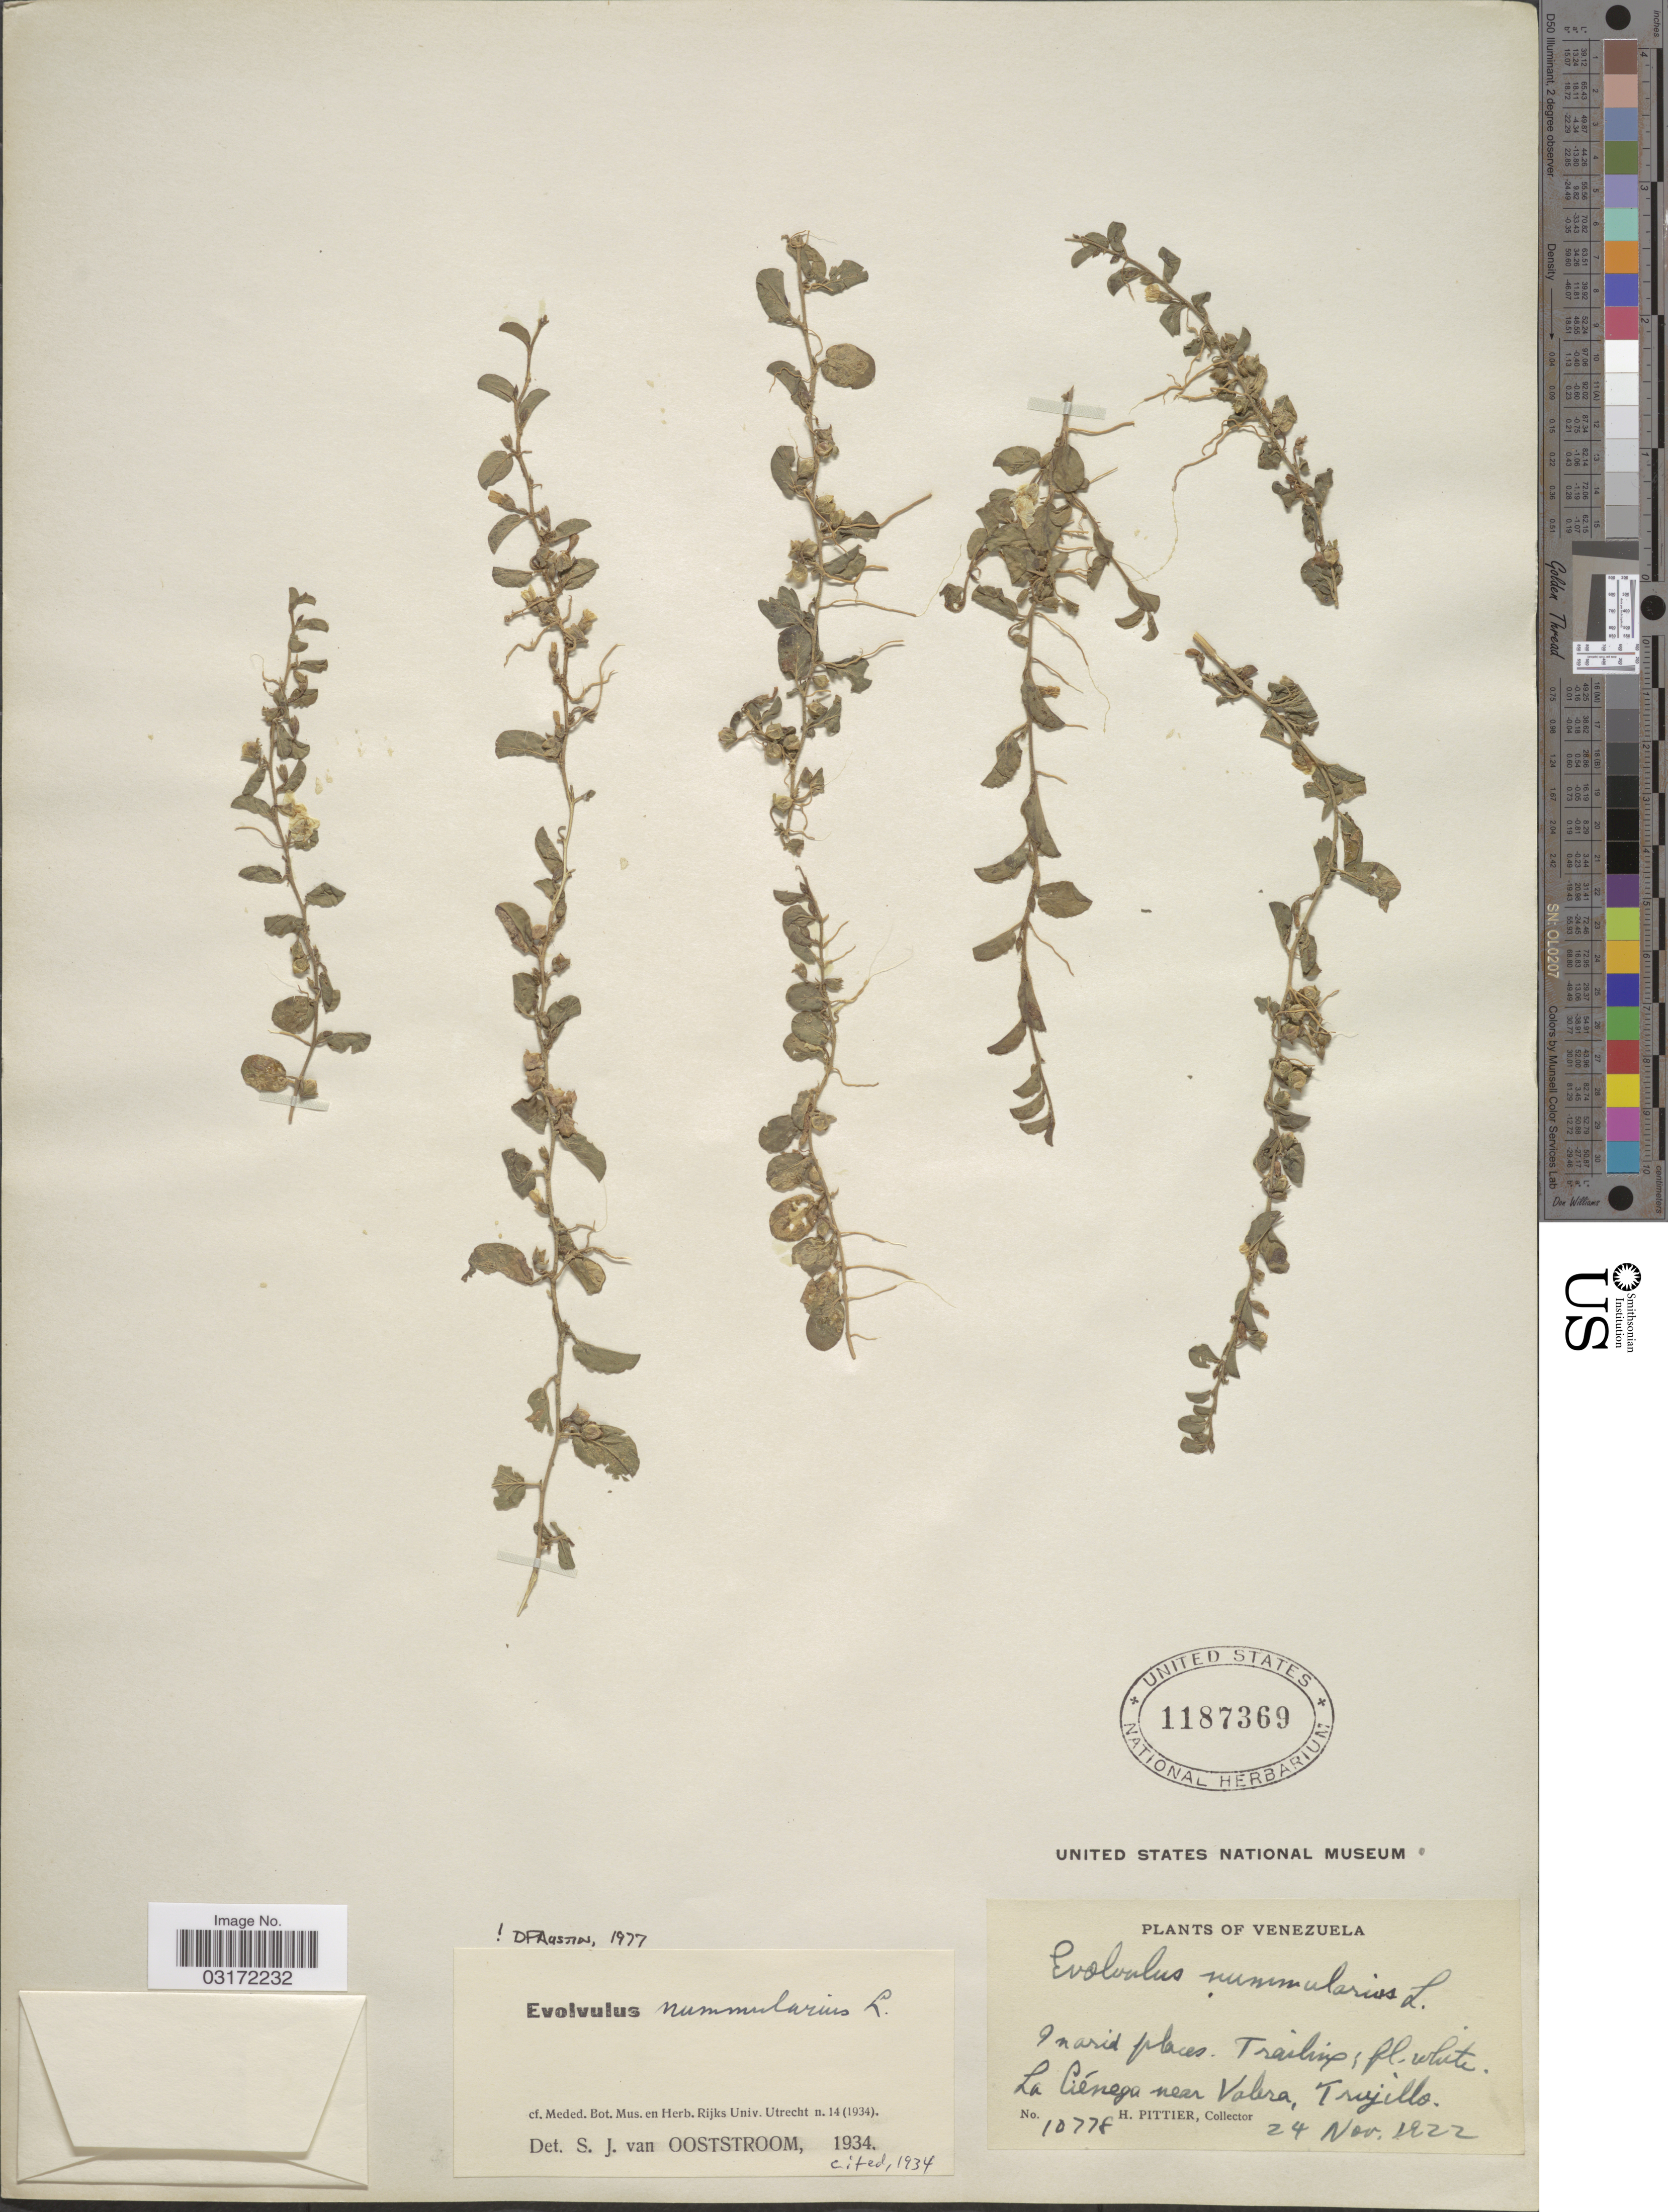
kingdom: Plantae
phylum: Tracheophyta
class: Magnoliopsida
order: Solanales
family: Convolvulaceae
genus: Evolvulus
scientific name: Evolvulus nummularius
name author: (L.) L.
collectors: H. F. Pittier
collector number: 10778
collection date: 1922-11-24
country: Venezuela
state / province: Trujillo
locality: La Ciénaga near Valera.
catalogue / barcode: US 1187369